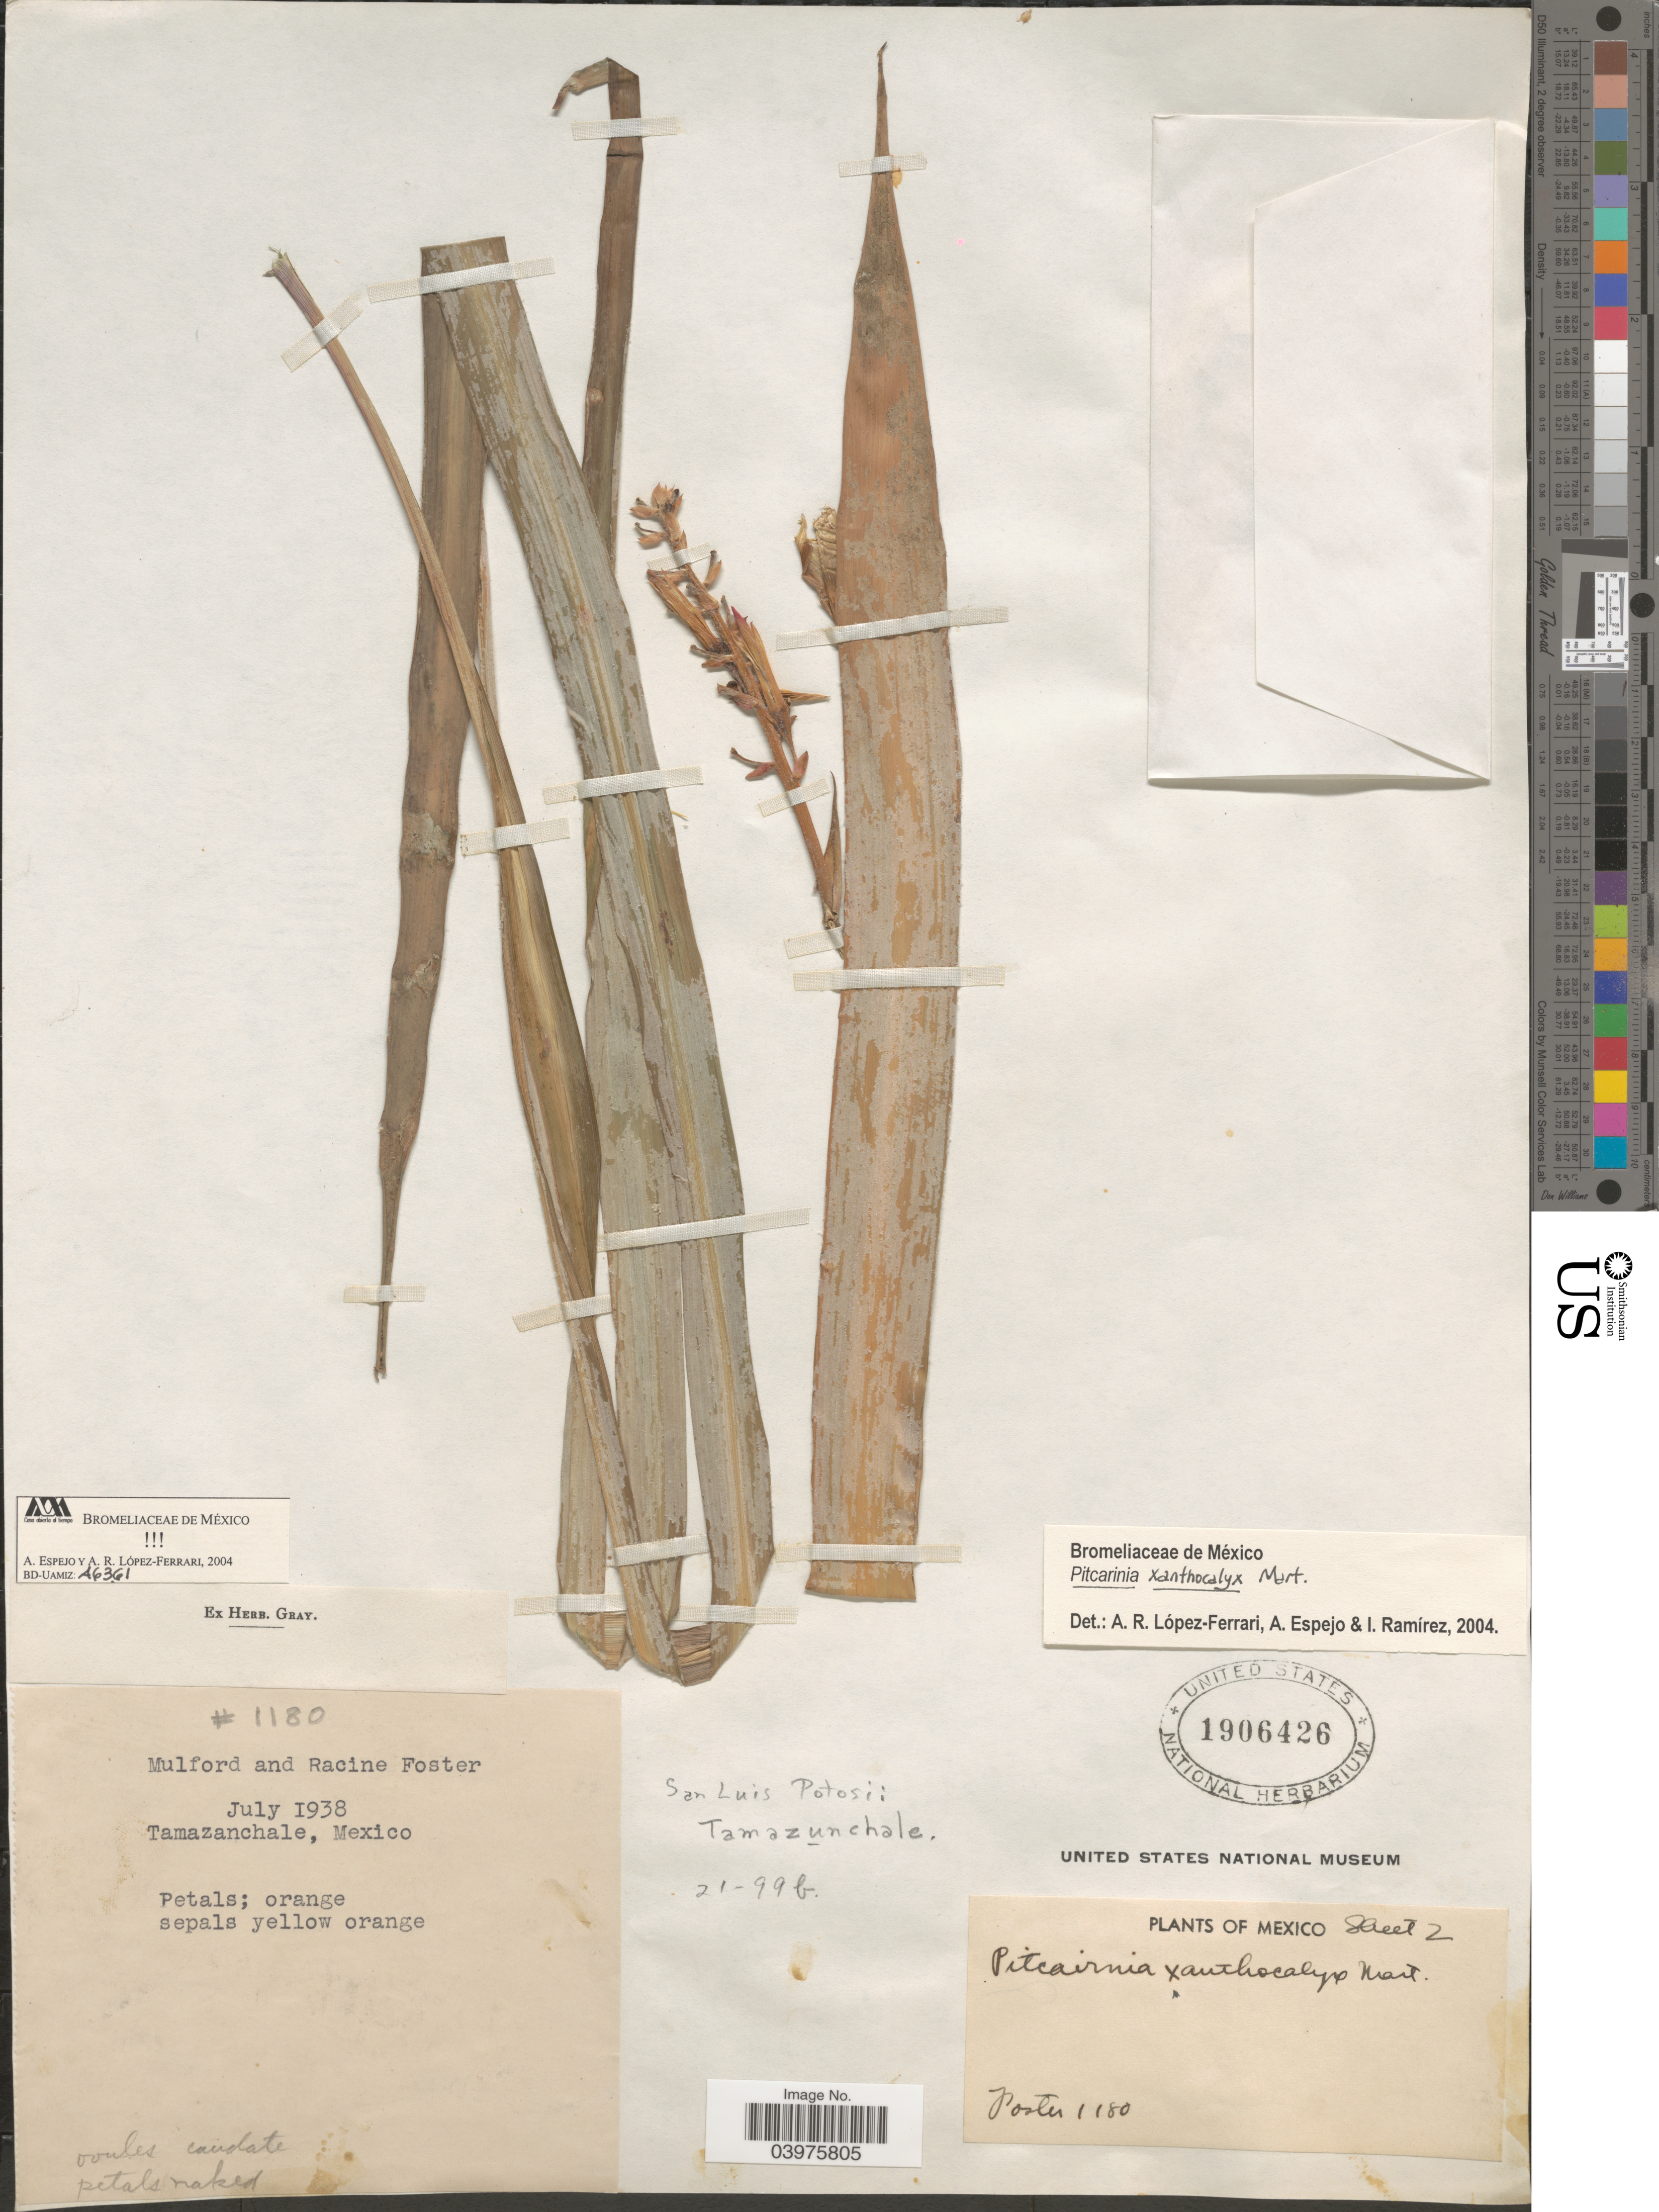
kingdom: Plantae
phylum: Tracheophyta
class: Liliopsida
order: Poales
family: Bromeliaceae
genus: Pitcairnia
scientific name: Pitcairnia xanthocalyx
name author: Mart.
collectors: M. B. Foster & R. Foster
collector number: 1180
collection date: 1938-07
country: Mexico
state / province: San Luis Potosí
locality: Tamazanchale.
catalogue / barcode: US 1906426